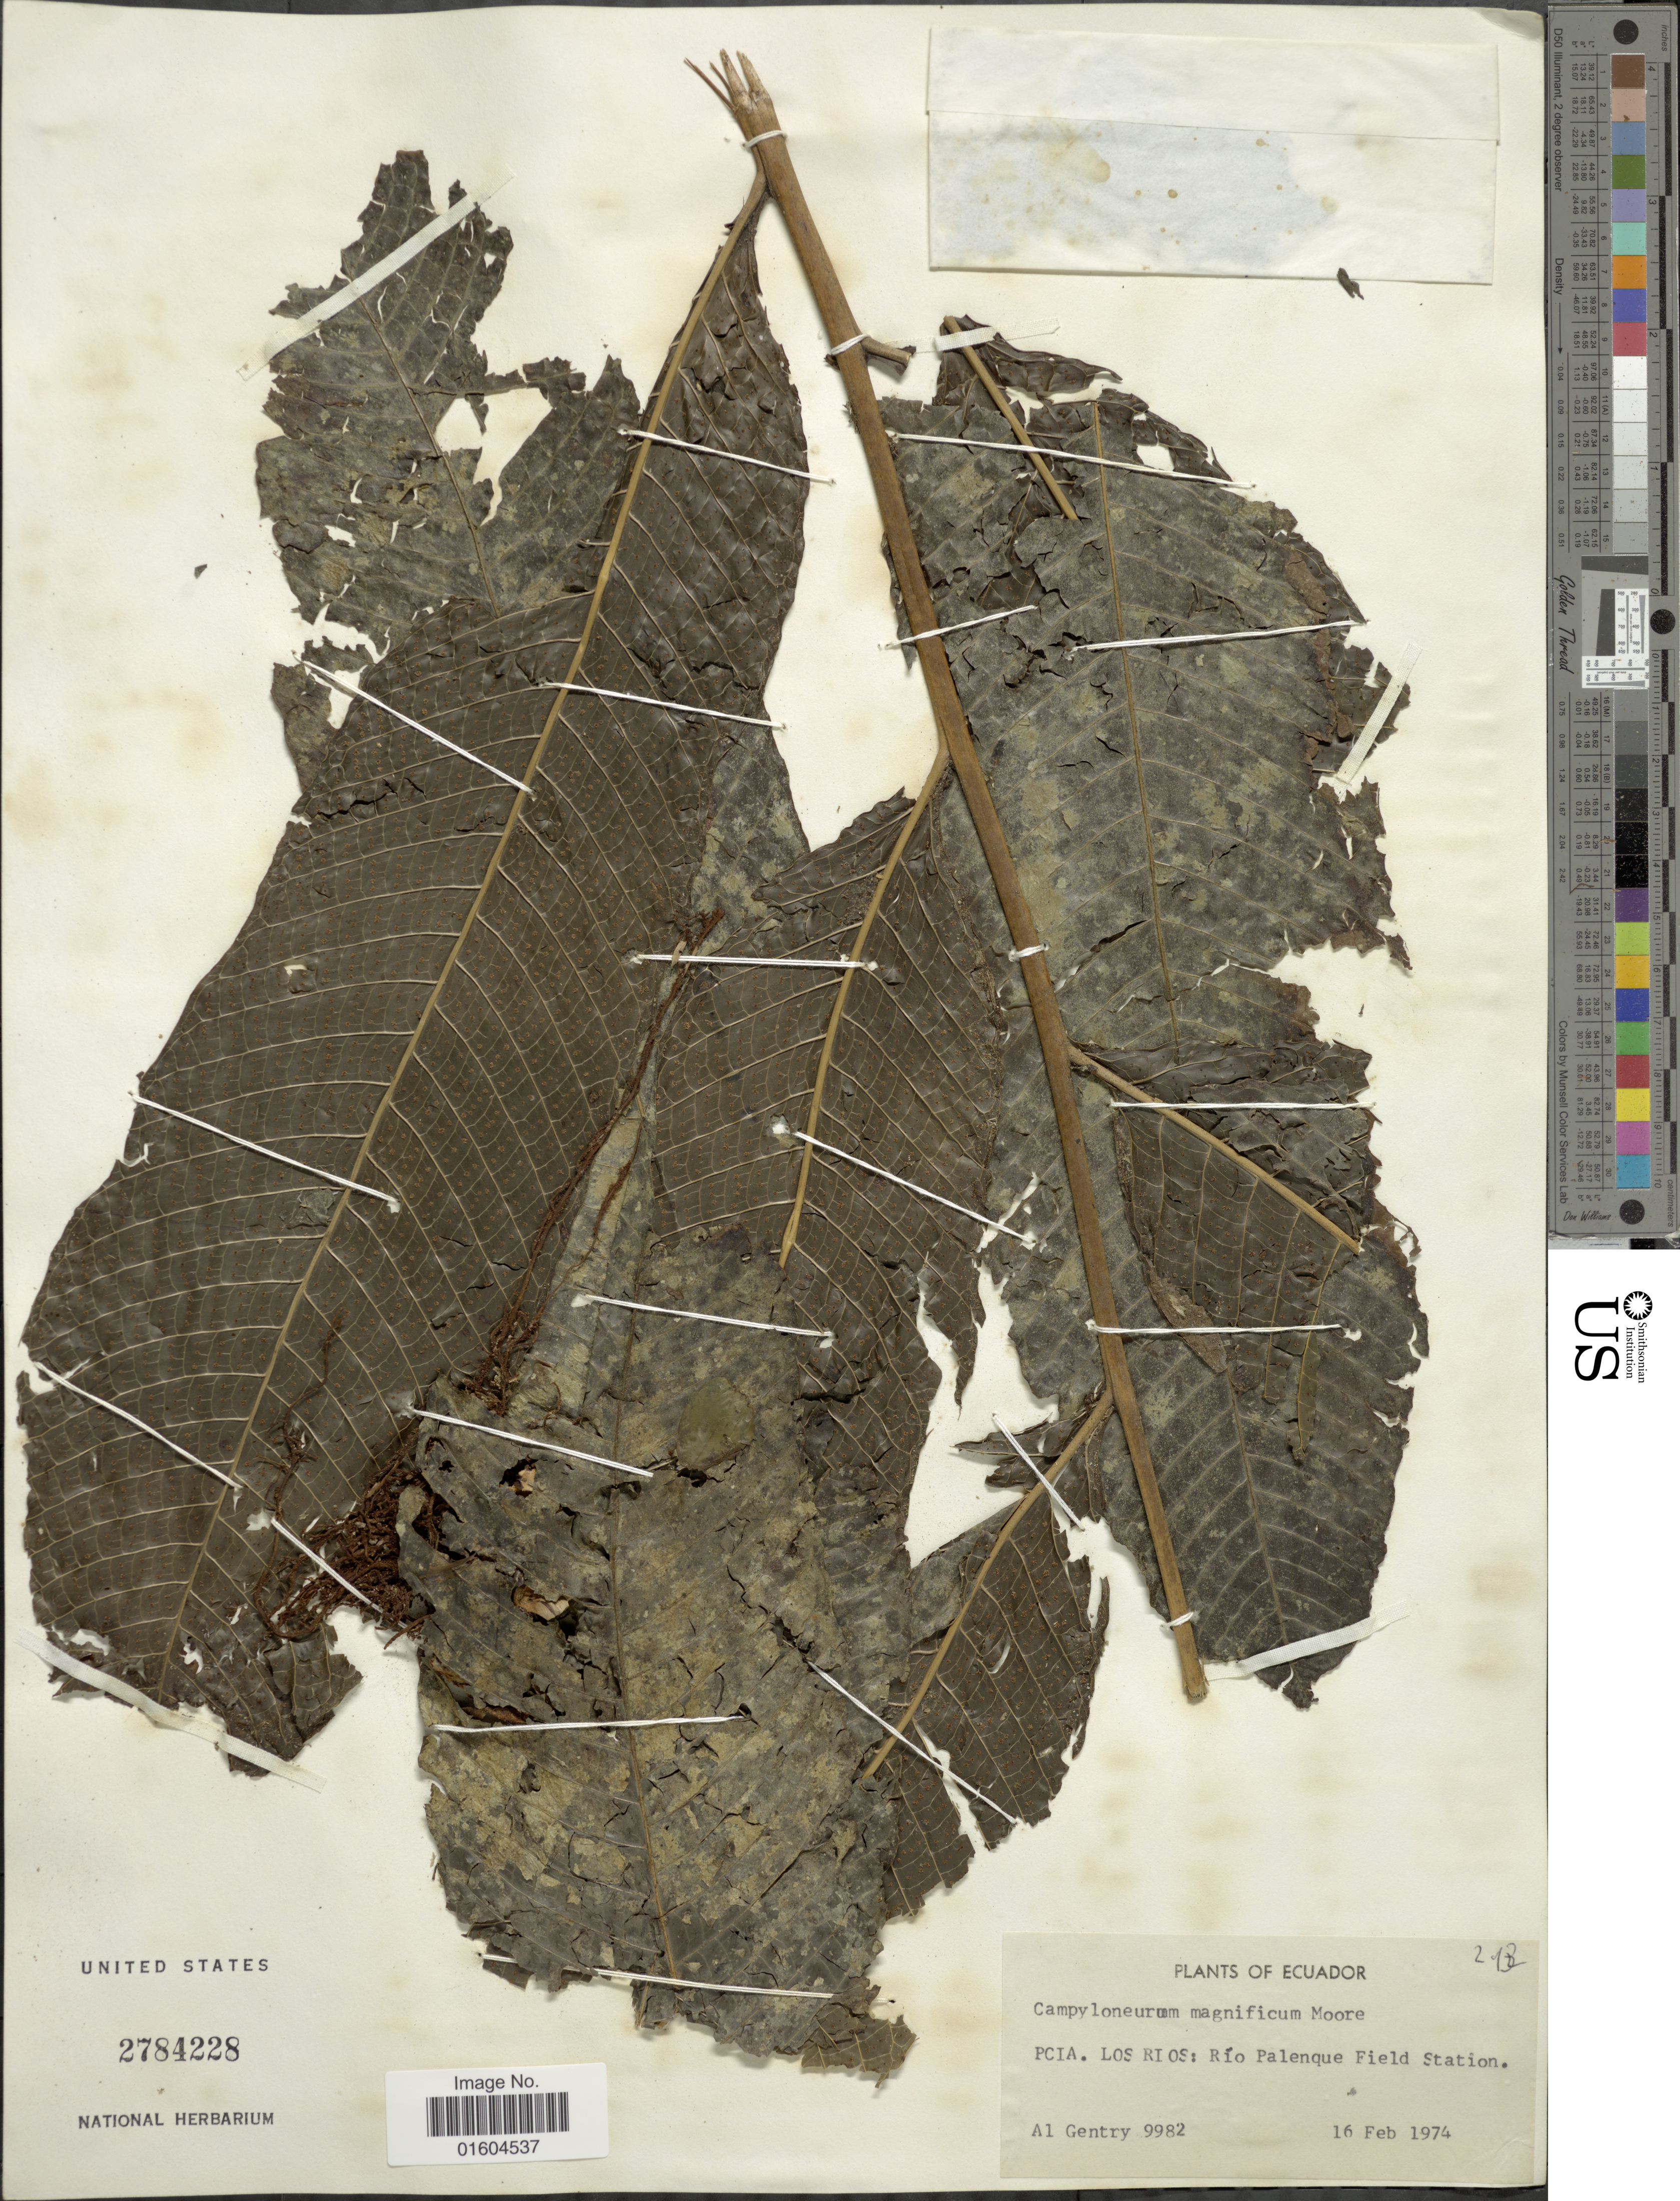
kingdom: Plantae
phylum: Tracheophyta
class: Polypodiopsida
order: Polypodiales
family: Polypodiaceae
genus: Campyloneurum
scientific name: Campyloneurum magnificum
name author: T. Moore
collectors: A. H. Gentry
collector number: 9982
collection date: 1974-02-16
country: Ecuador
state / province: Los Ríos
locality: Ecuador, PCIA. Los Rios: Rio Palenque Field Station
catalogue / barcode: US 2784228